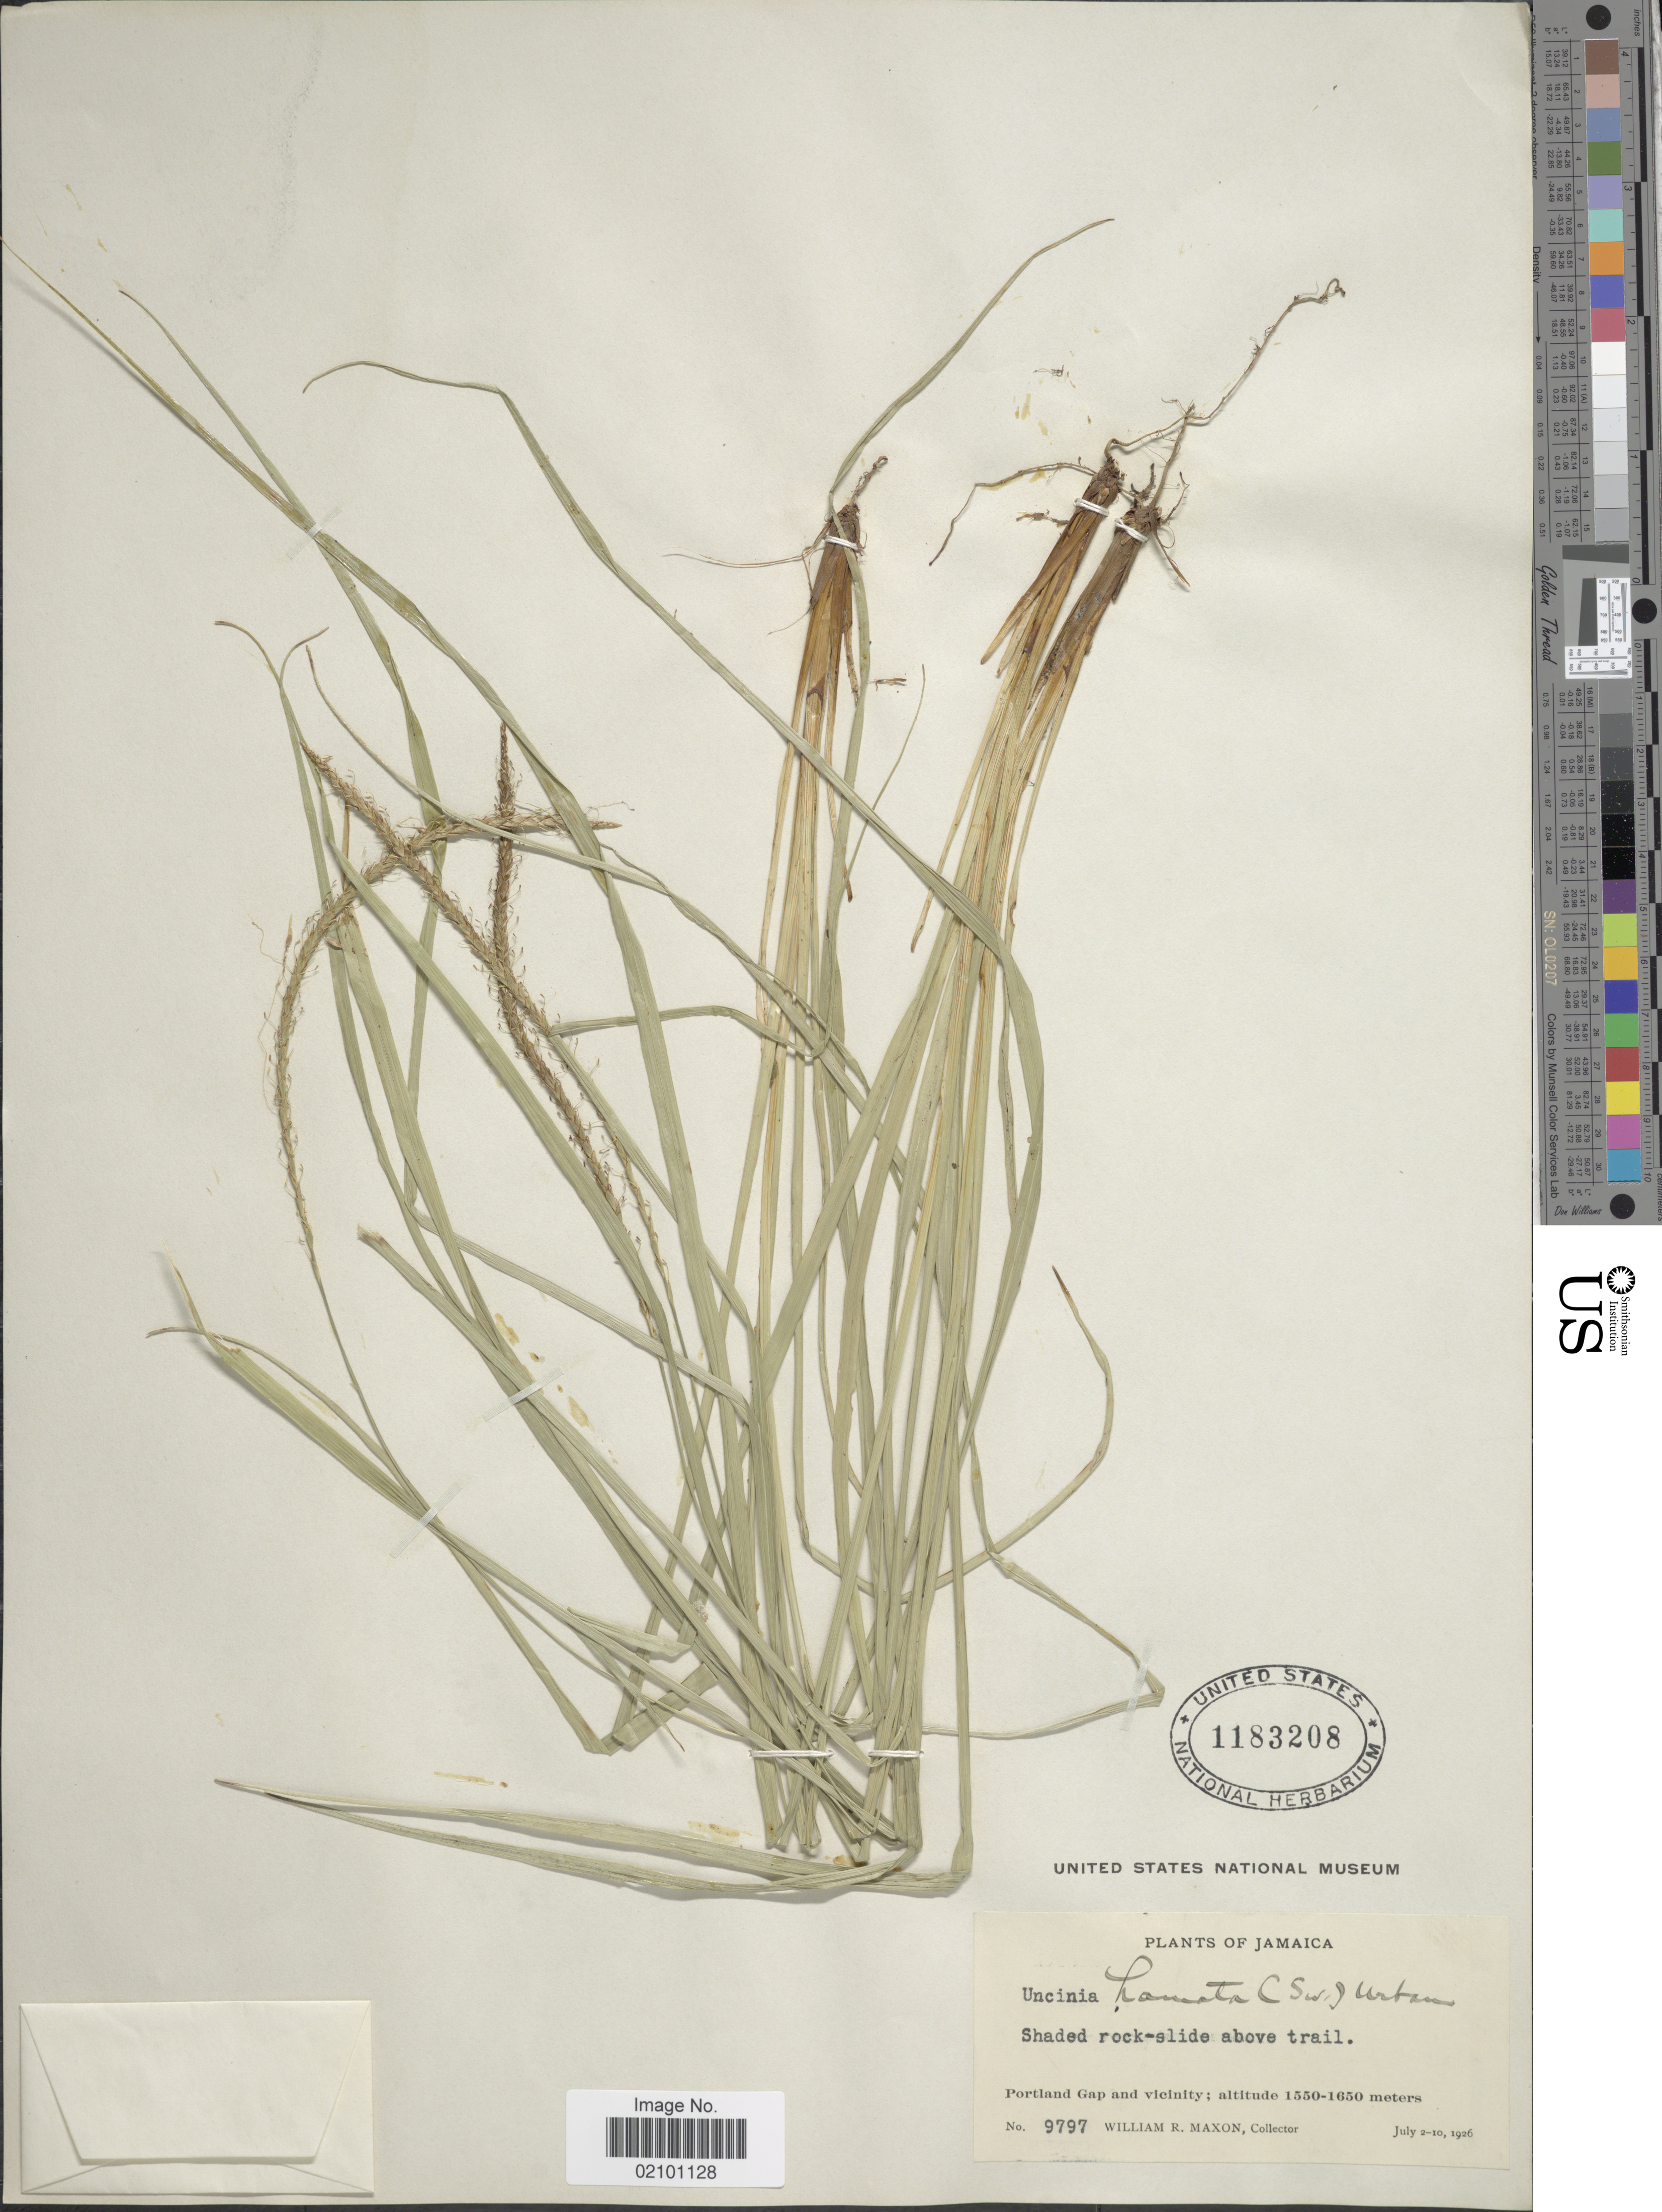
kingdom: Plantae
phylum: Tracheophyta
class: Liliopsida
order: Poales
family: Cyperaceae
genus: Carex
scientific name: Carex hamata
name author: Sw.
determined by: Strong, M. T., (US), Smithsonian Institution - National Museum of Natural History (UNITED STATES)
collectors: W. R. Maxon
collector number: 9797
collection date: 1926-07-02/1926-07-10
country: Jamaica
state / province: Portland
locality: Portland Gap and Vicinity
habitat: Shaded rock-slide above trail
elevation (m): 1550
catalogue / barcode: US 1183208